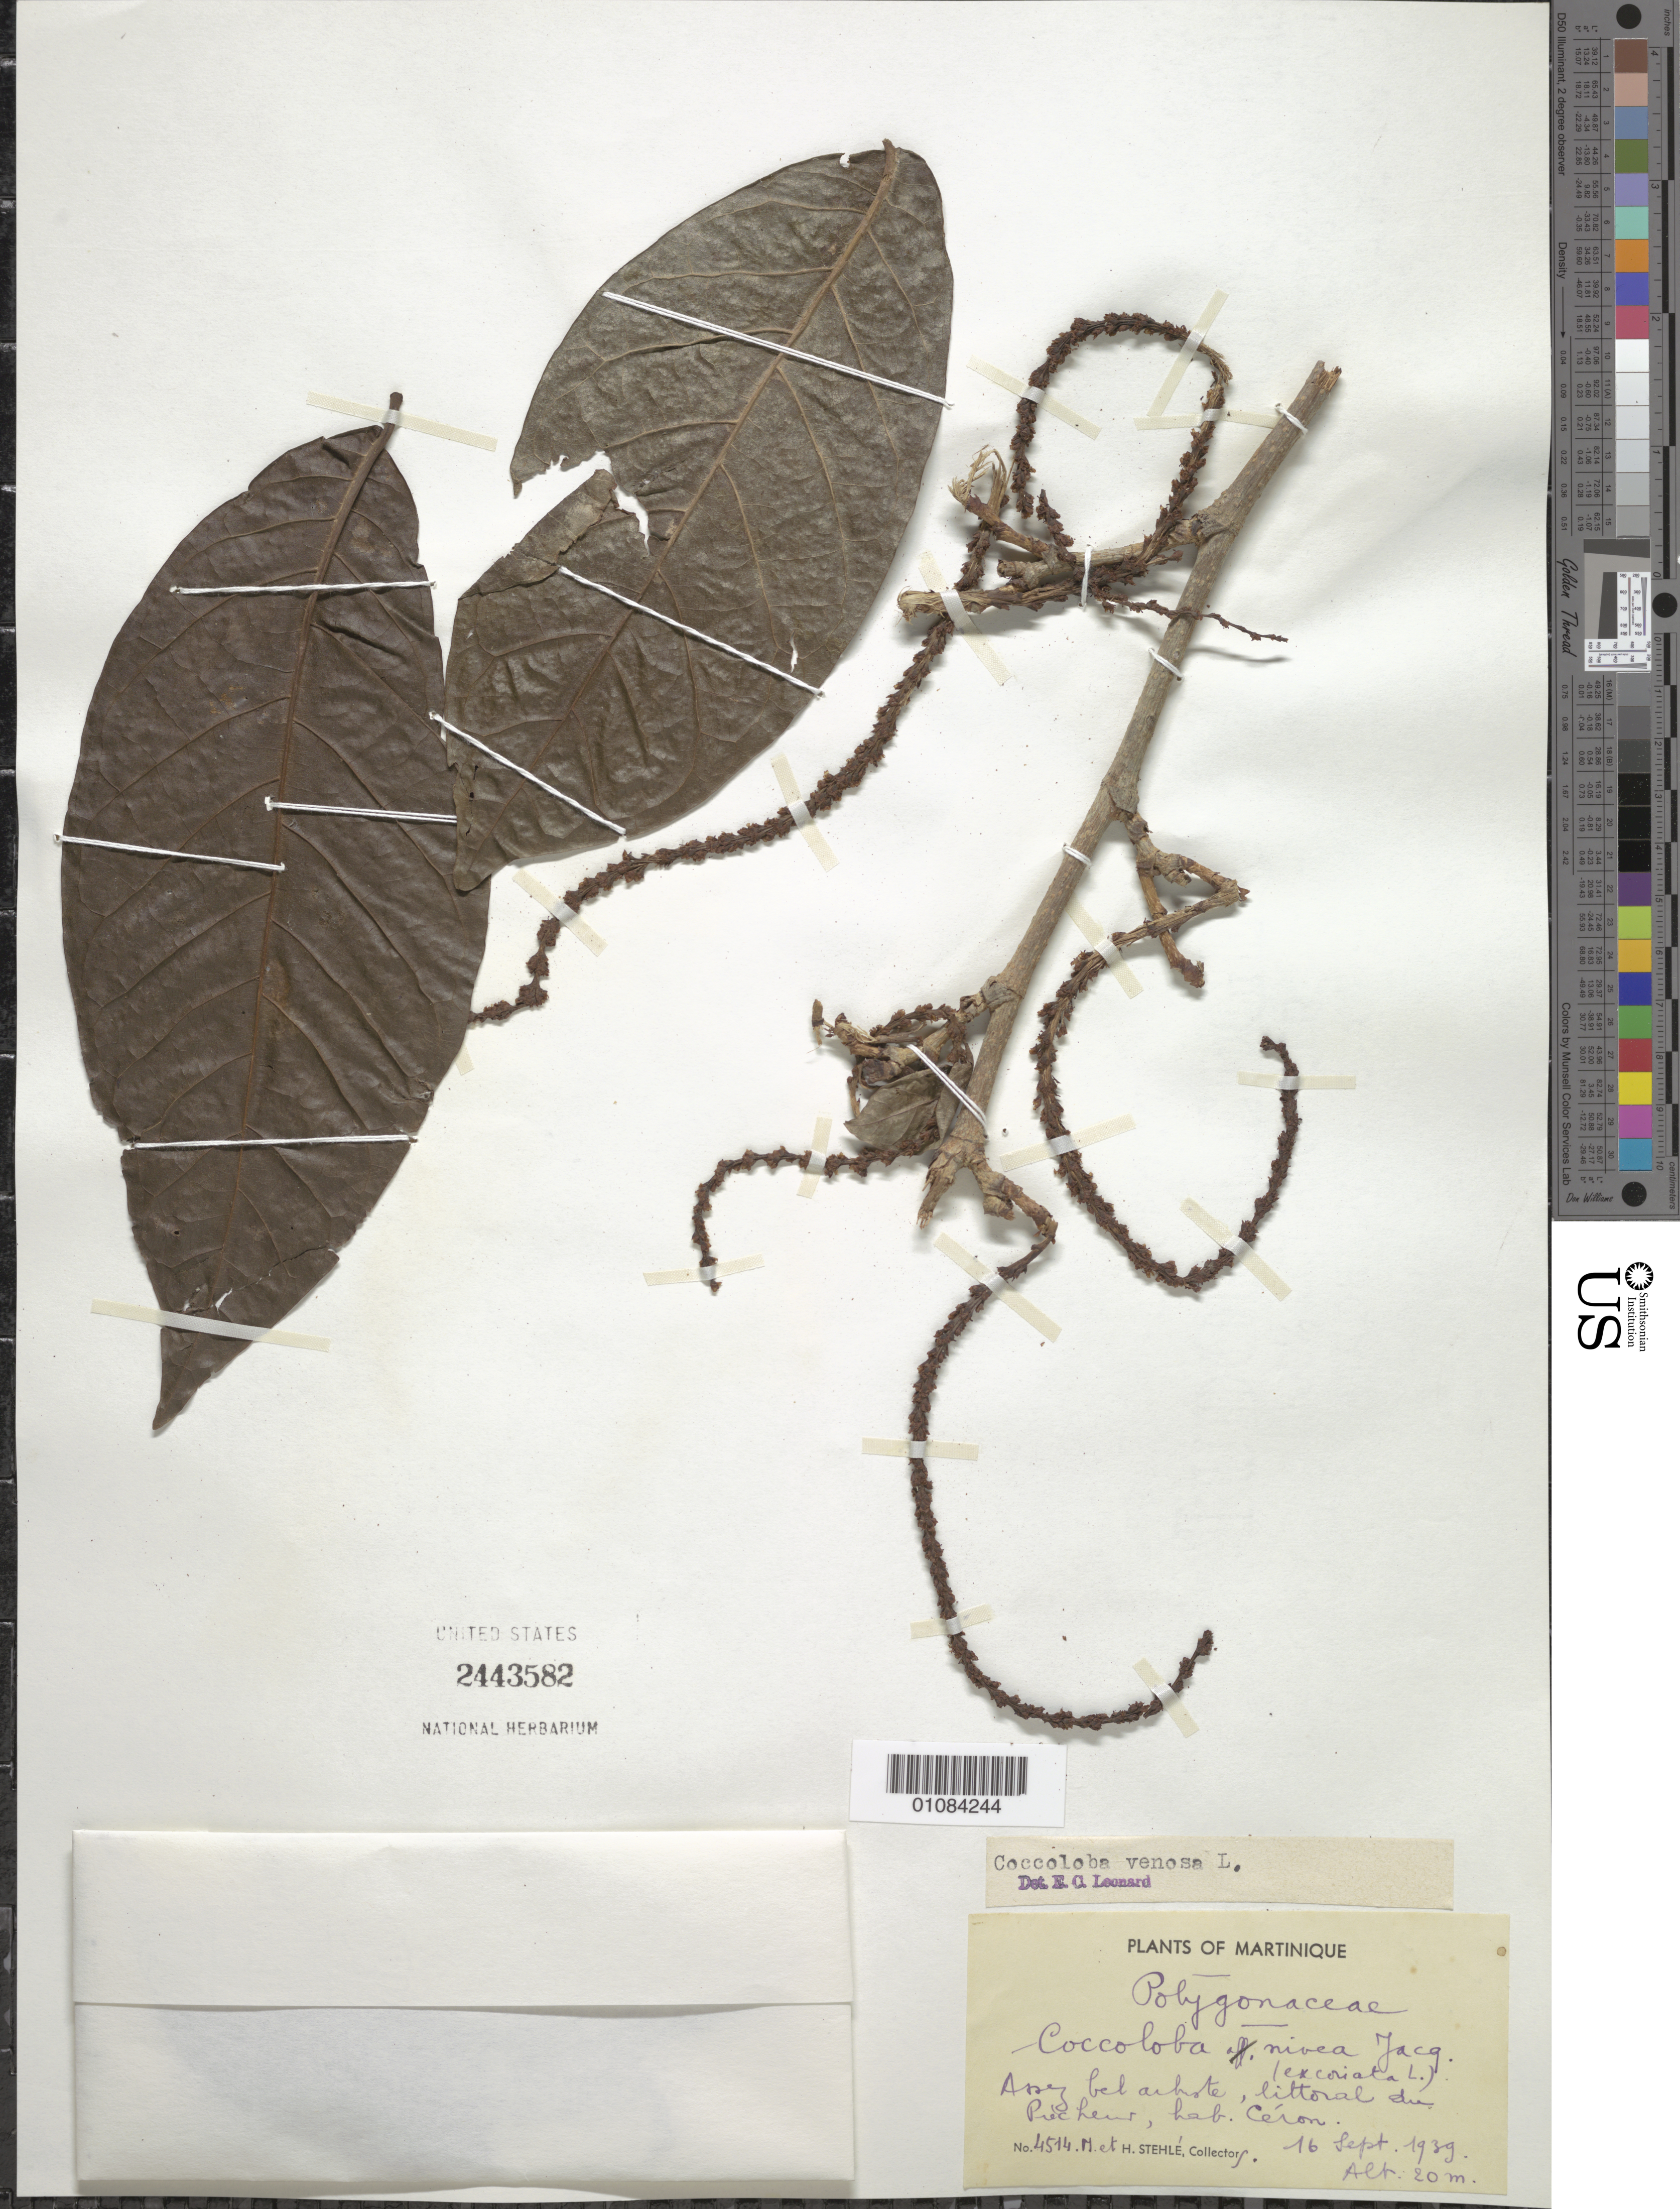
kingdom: Plantae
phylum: Tracheophyta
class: Magnoliopsida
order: Caryophyllales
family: Polygonaceae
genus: Coccoloba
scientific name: Coccoloba venosa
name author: L.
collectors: H. Stehlé & M. Stehlé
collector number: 4514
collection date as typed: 16 Sep 1939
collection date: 1939-09-16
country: Martinique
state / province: Saint-Pierre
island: Martinique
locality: Littoral des Precheur, hab., Ceron.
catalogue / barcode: US 2443582